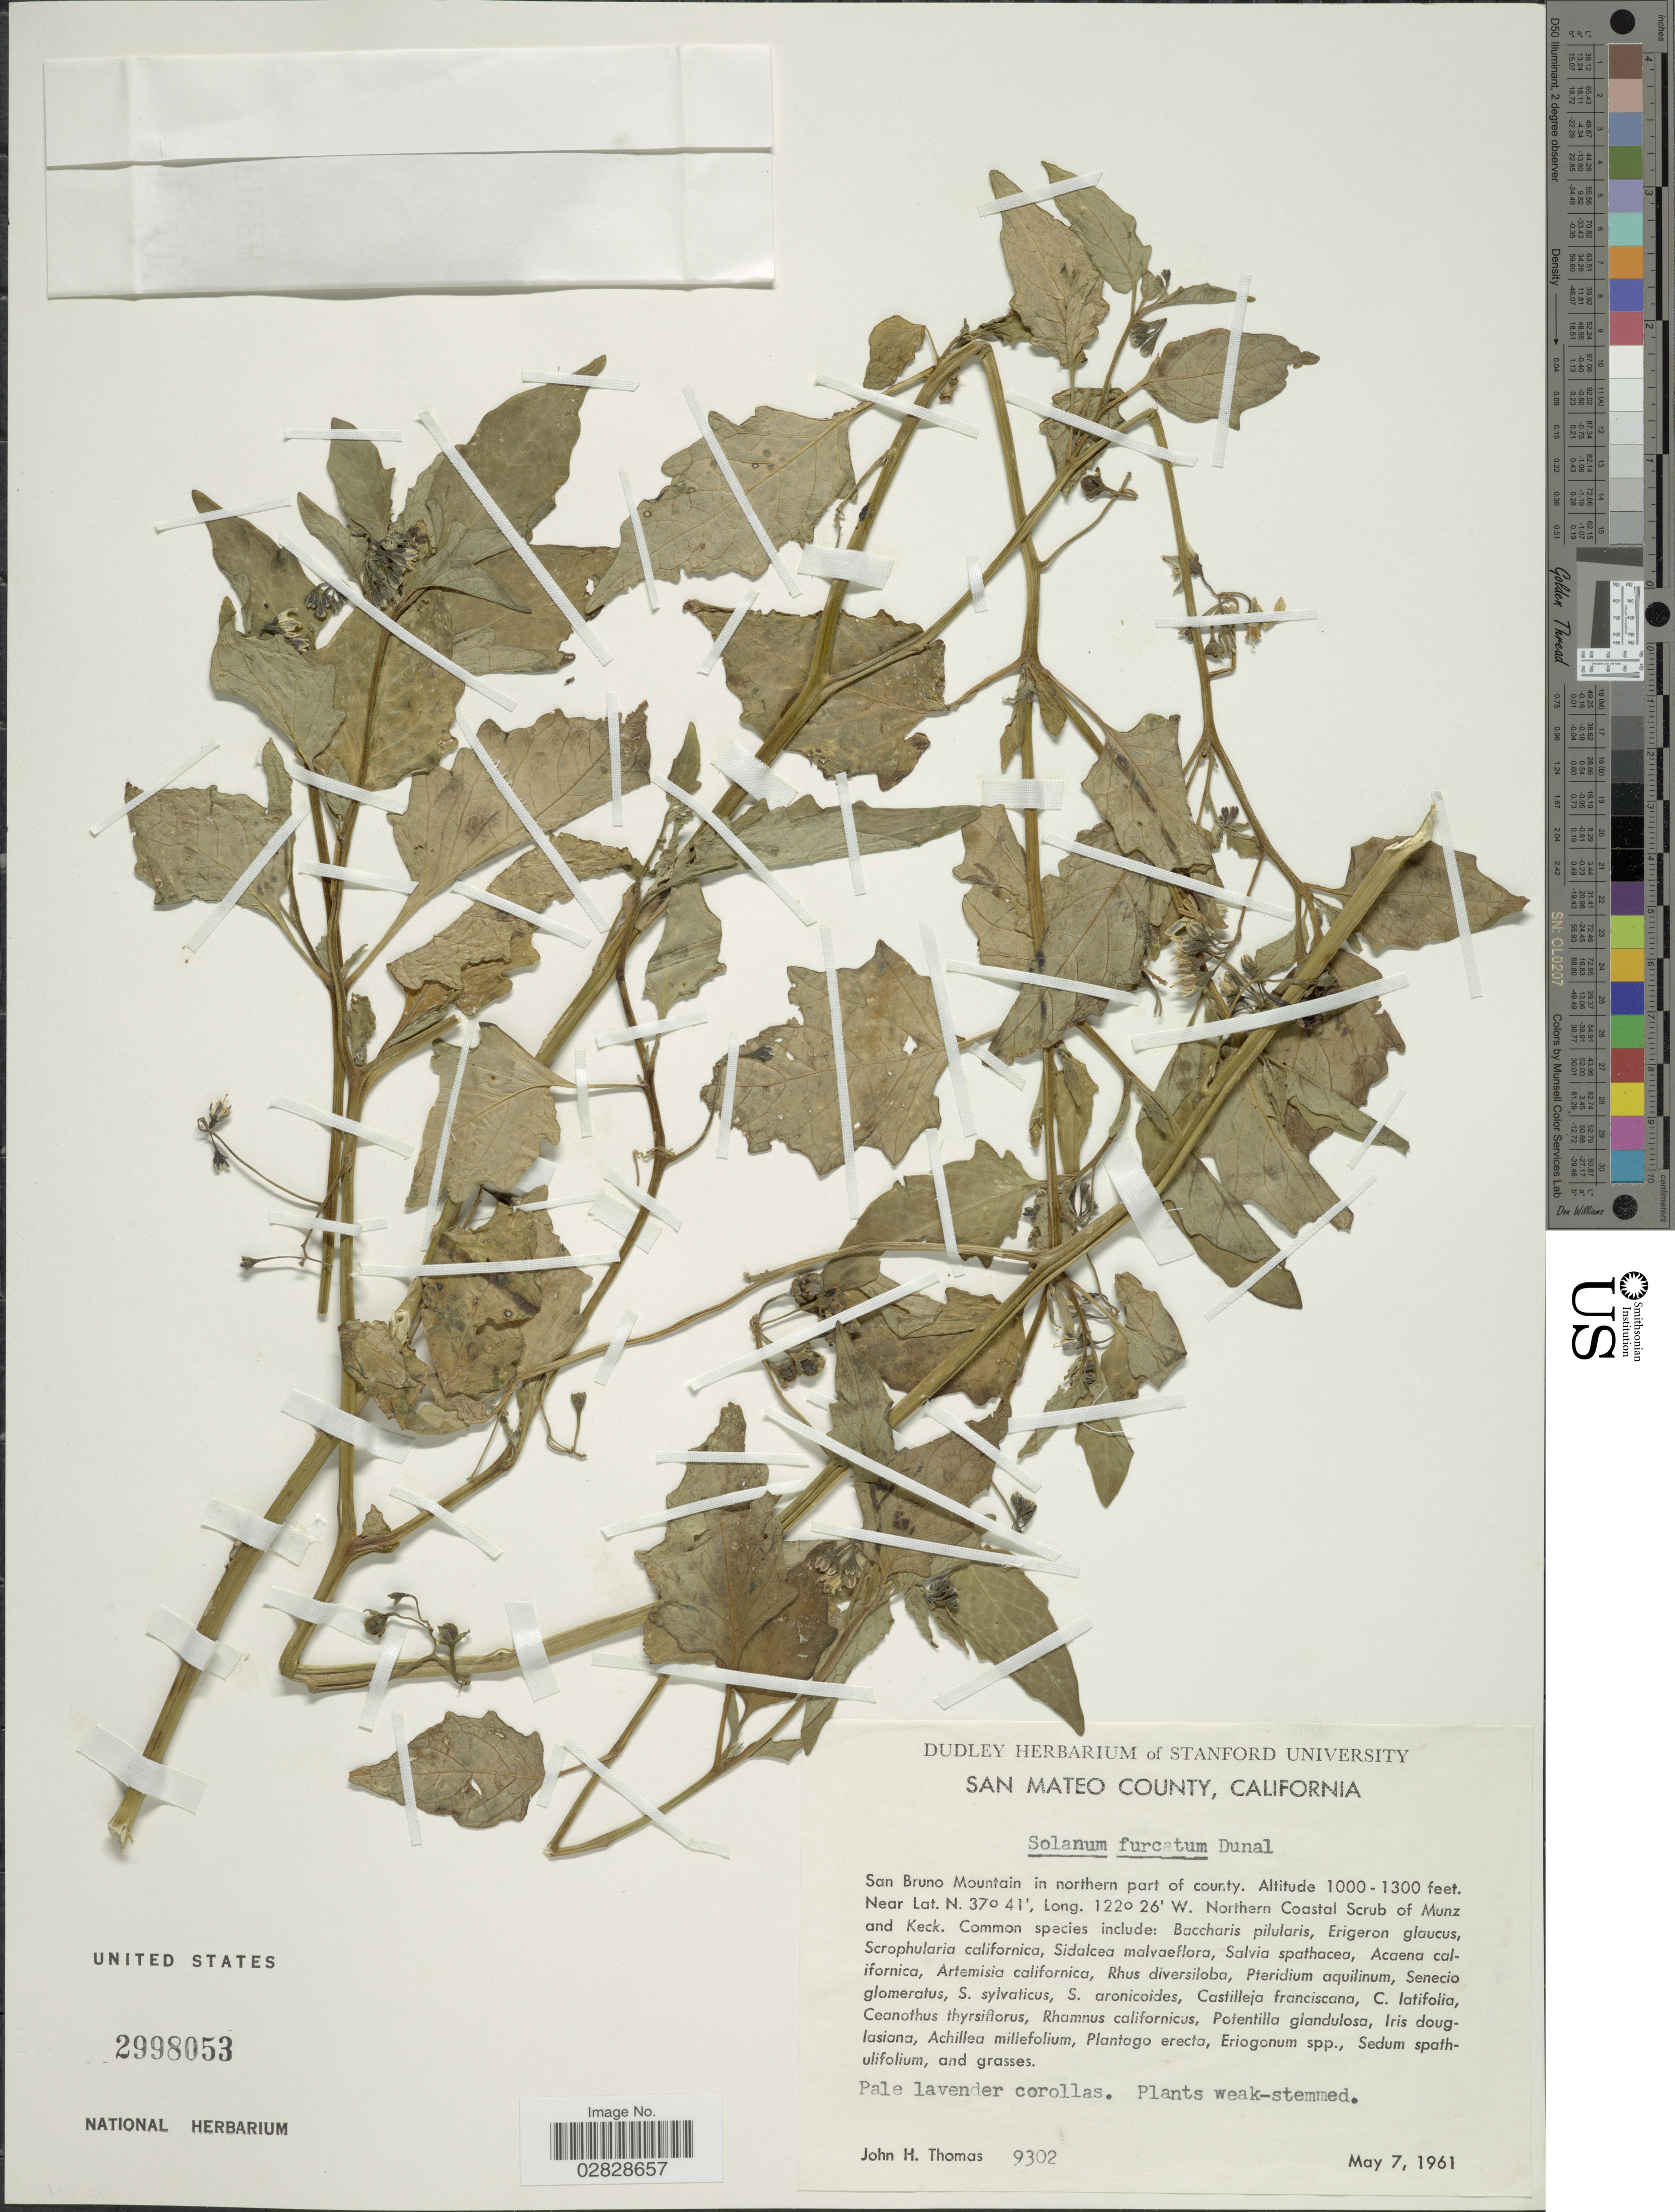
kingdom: Plantae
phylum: Tracheophyta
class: Magnoliopsida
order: Solanales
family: Solanaceae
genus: Solanum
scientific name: Solanum furcatum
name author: Dunal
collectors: J. H. Thomas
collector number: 9302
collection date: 1961-05-07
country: United States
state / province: California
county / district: San Mateo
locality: San Mateo County. San Bruno Mountain in northern part of county. Northern Coastal Scrub of Munz and Keck.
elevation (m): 305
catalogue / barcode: US 2998053